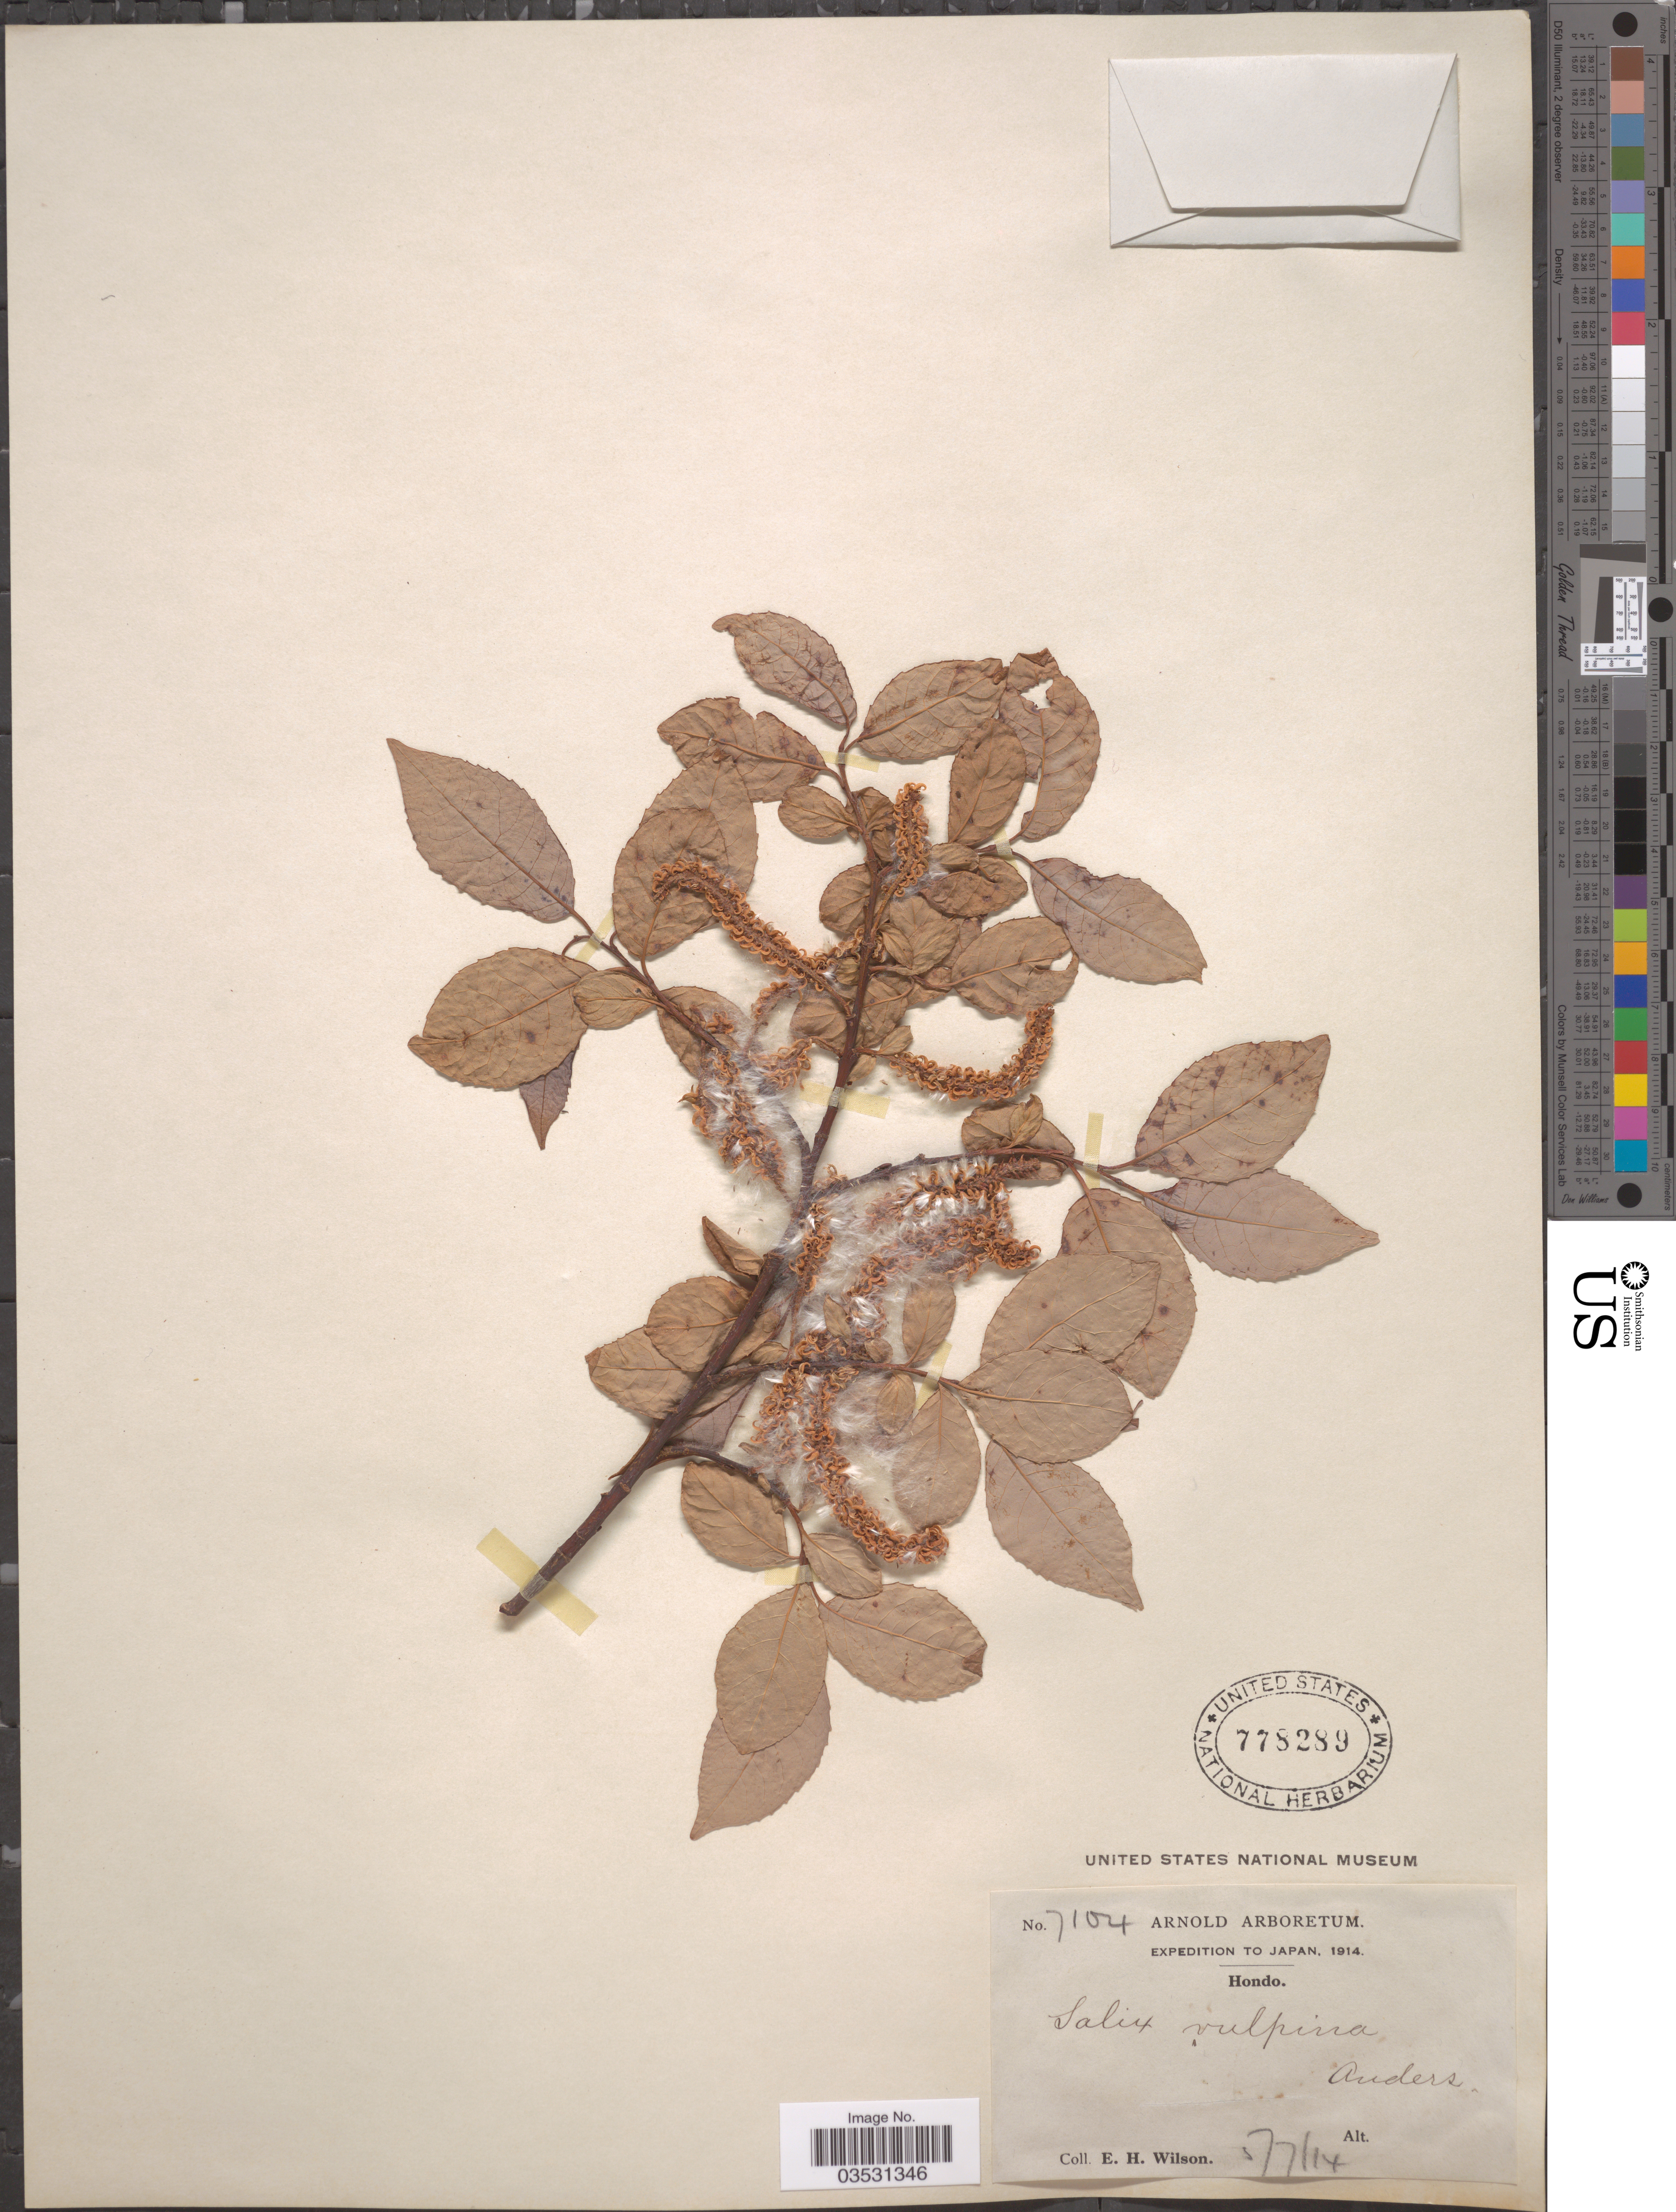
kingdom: Plantae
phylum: Tracheophyta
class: Magnoliopsida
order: Malpighiales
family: Salicaceae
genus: Salix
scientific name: Salix vulpina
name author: Andersson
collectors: E. Wilson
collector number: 7104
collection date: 1914-07-05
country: Japan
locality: Hondo.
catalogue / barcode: US 778289